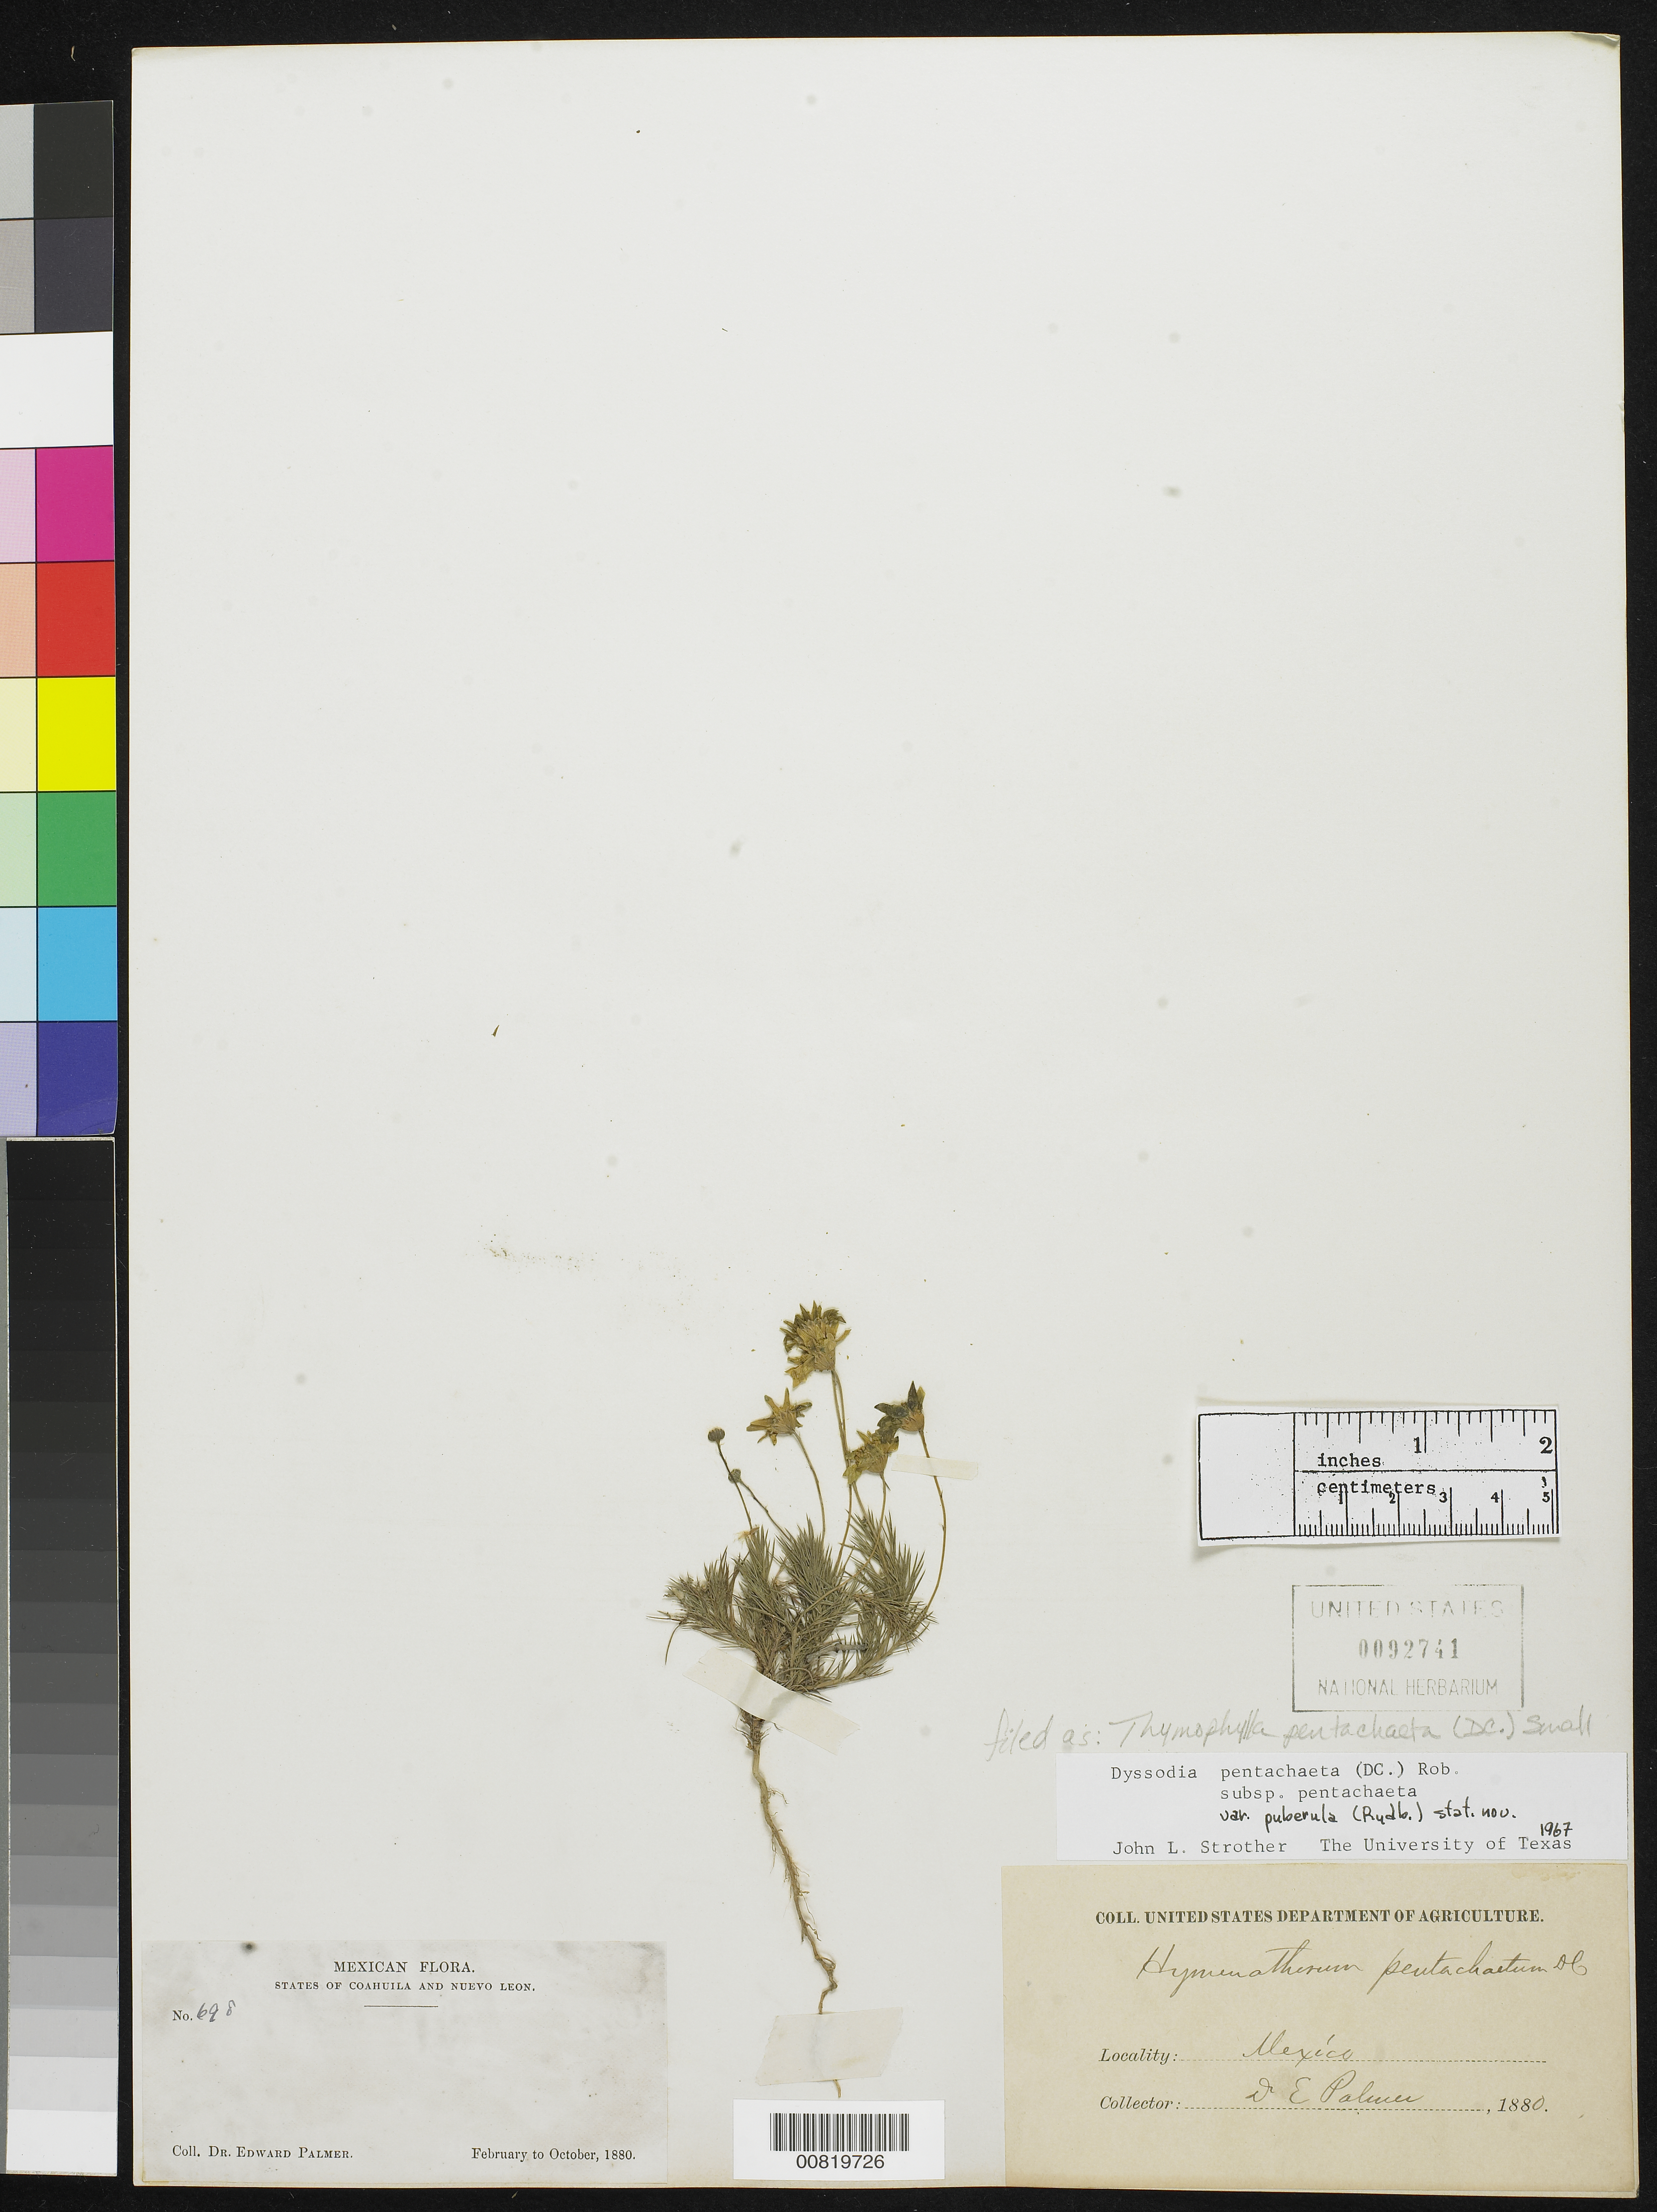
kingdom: Plantae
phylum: Tracheophyta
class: Magnoliopsida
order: Asterales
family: Asteraceae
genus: Thymophylla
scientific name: Thymophylla pentachaeta var. puberula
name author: (Rydb.) Strother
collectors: E. Palmer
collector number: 698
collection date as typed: Feb 1880 to -- Oct 1880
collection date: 1880-02/1880-10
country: Mexico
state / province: Coahuila / Nuevo León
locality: States of Coahuila and Nuevo León.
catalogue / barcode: US 92741